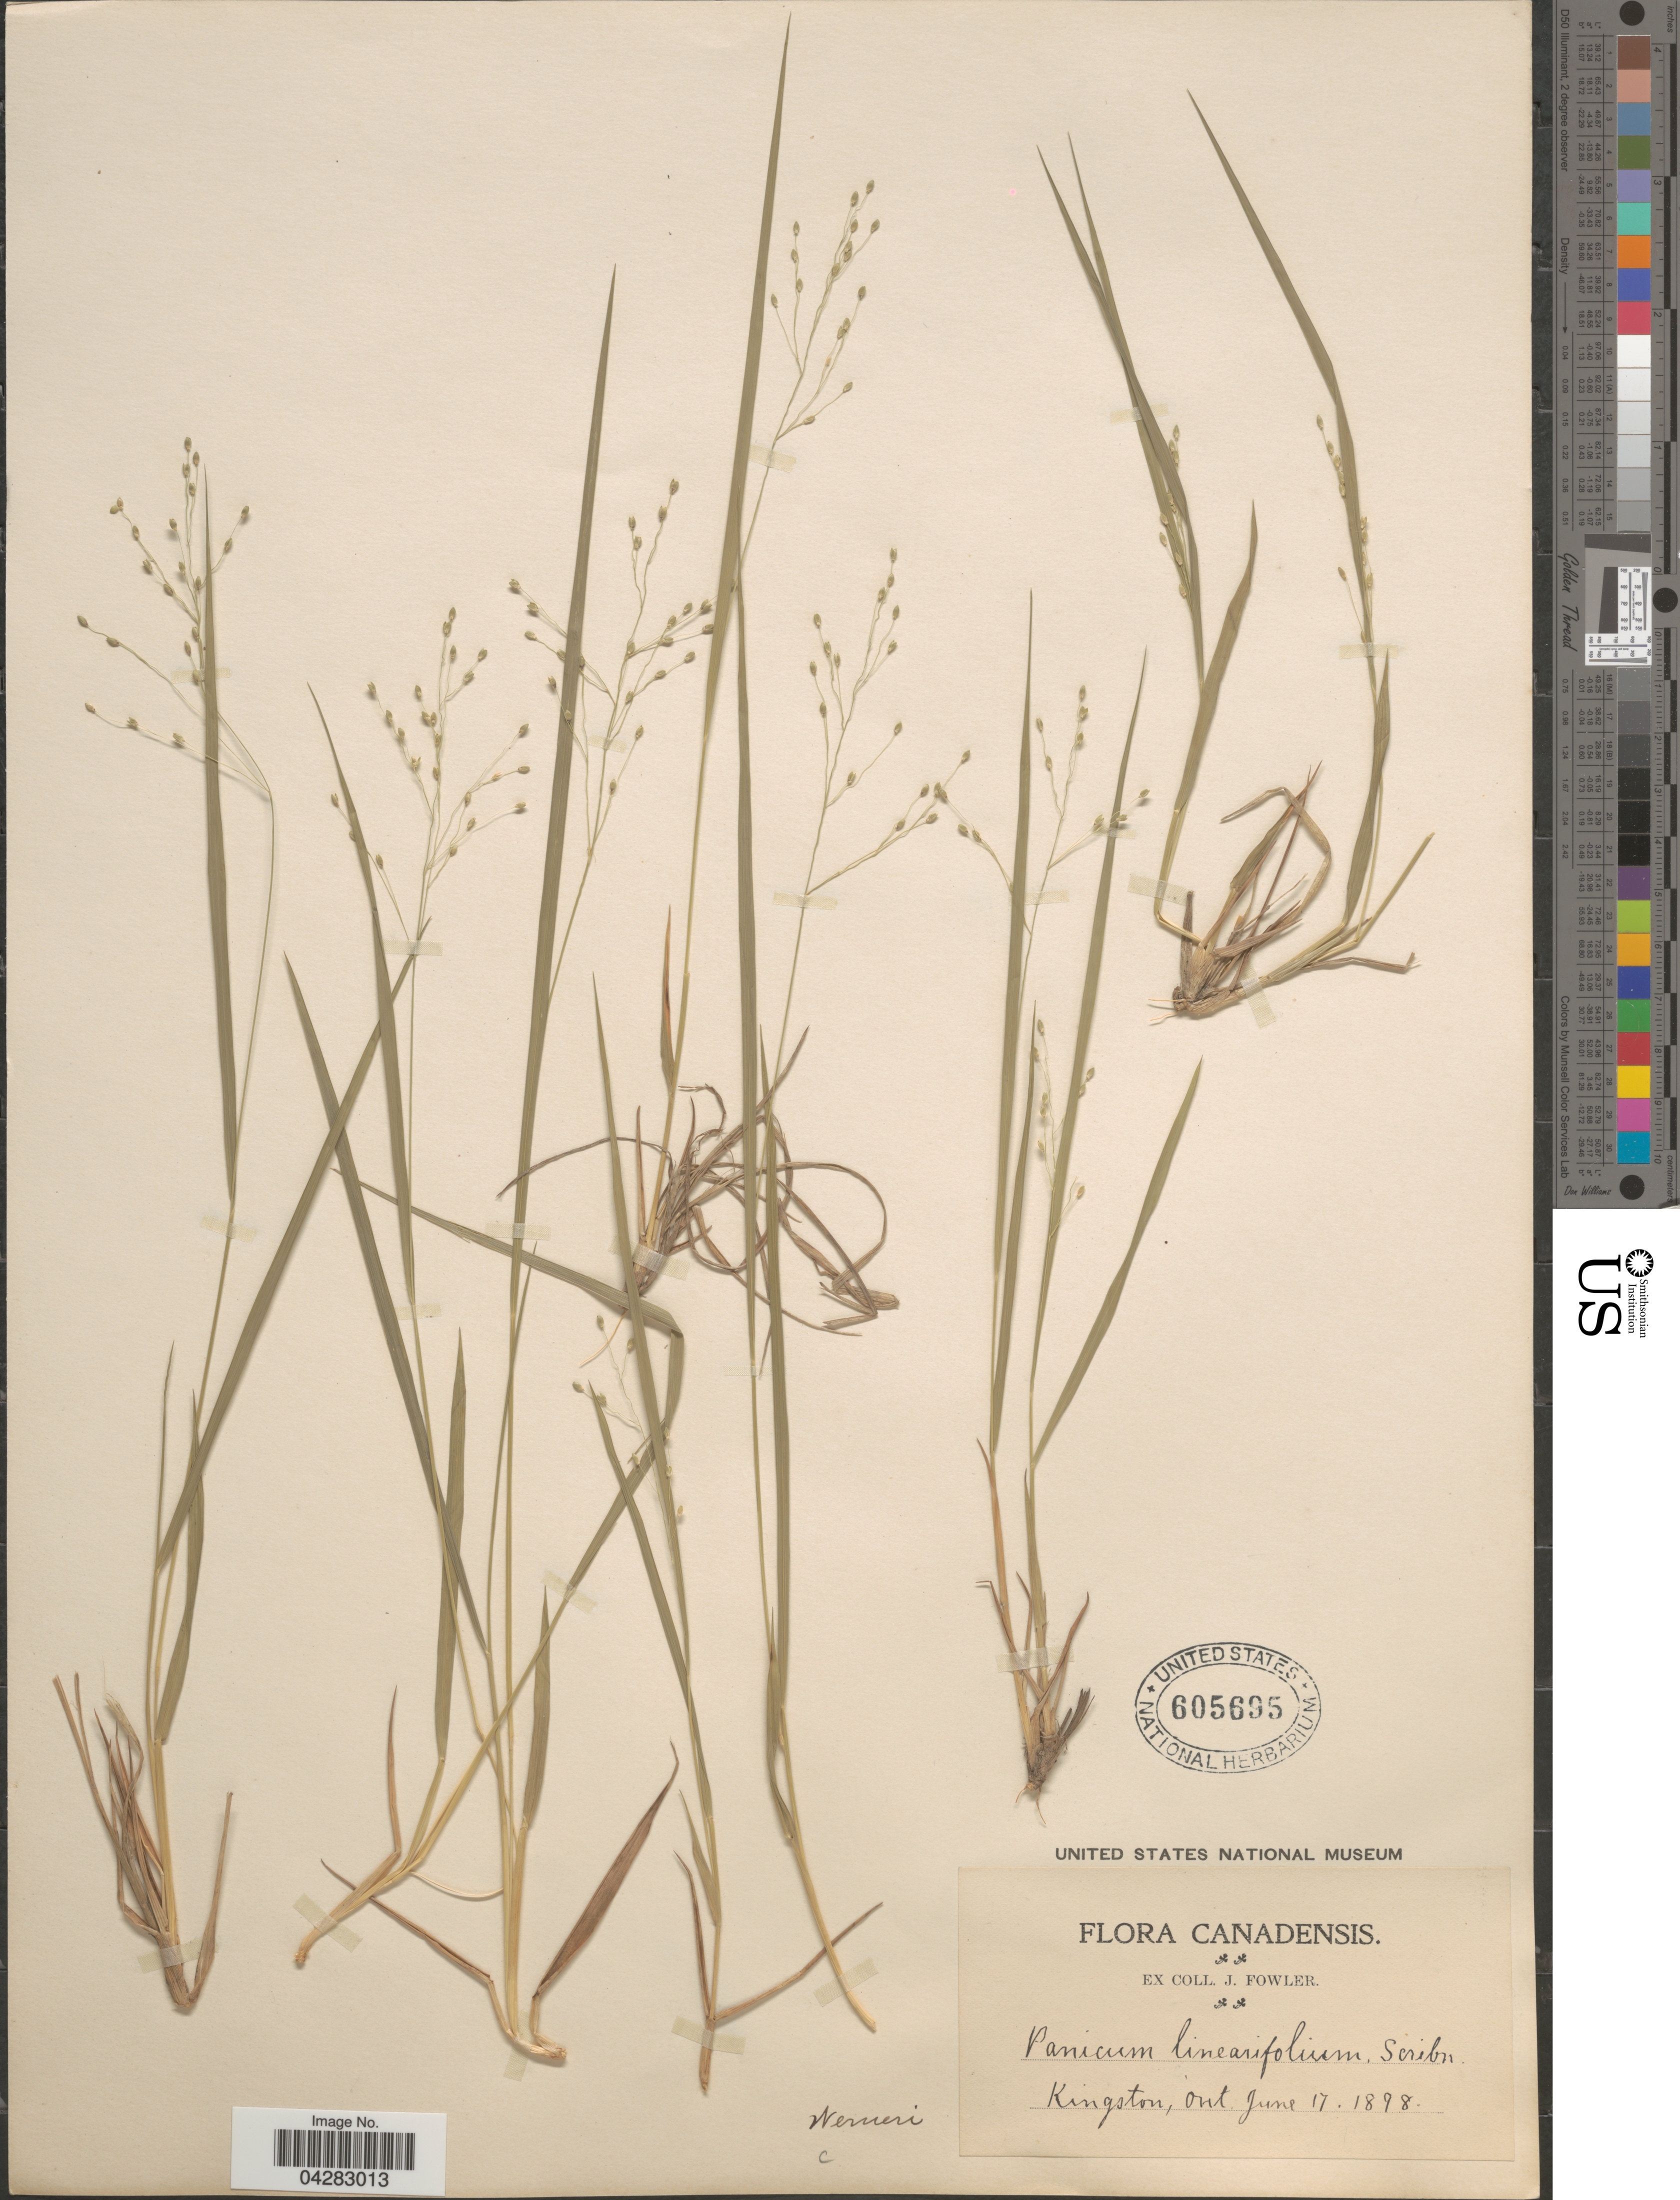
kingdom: Plantae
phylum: Tracheophyta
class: Liliopsida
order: Poales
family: Poaceae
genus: Dichanthelium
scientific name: Dichanthelium linearifolium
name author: (Scribn.) Gould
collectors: ex herb. J. Fowler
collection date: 1898-06-17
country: Canada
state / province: Ontario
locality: Canadensis. Kingston.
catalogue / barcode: US 605695